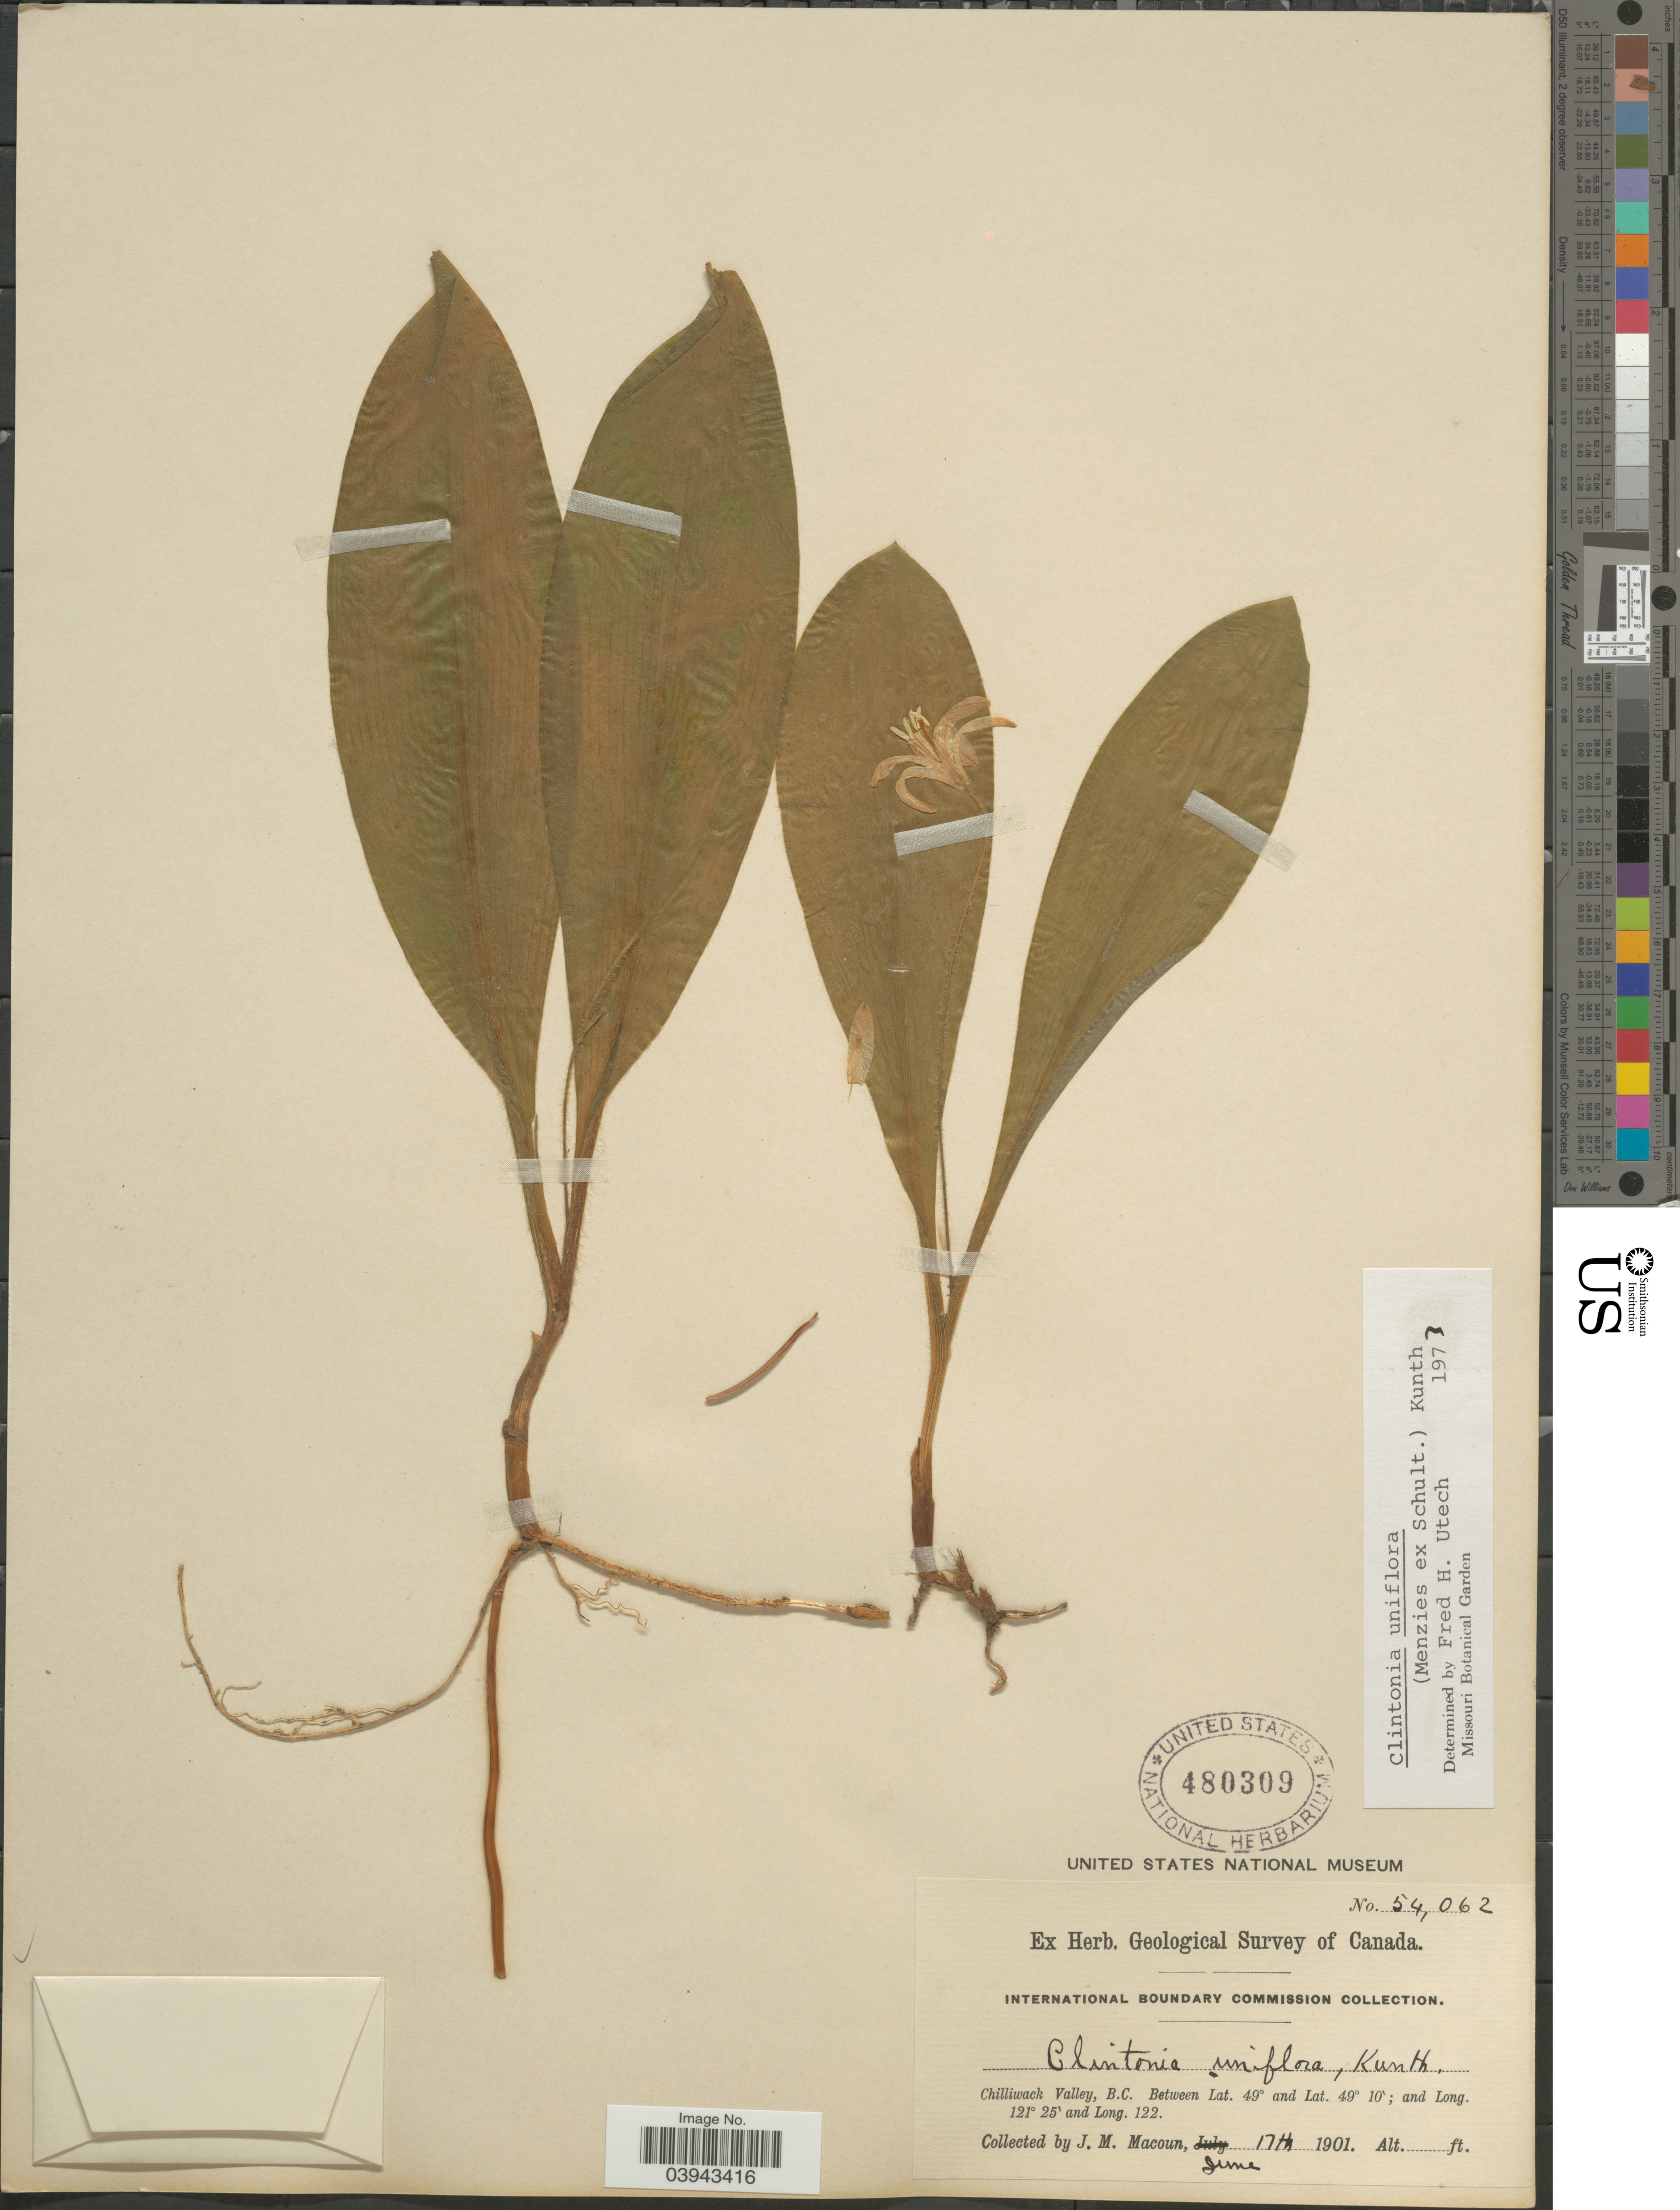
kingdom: Plantae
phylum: Tracheophyta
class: Liliopsida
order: Liliales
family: Liliaceae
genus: Clintonia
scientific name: Clintonia uniflora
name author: Kunth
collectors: J. M. Macoun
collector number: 54062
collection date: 1901-06-17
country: Canada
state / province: British Columbia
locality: Chilliwack Valley, B.C.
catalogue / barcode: US 480309